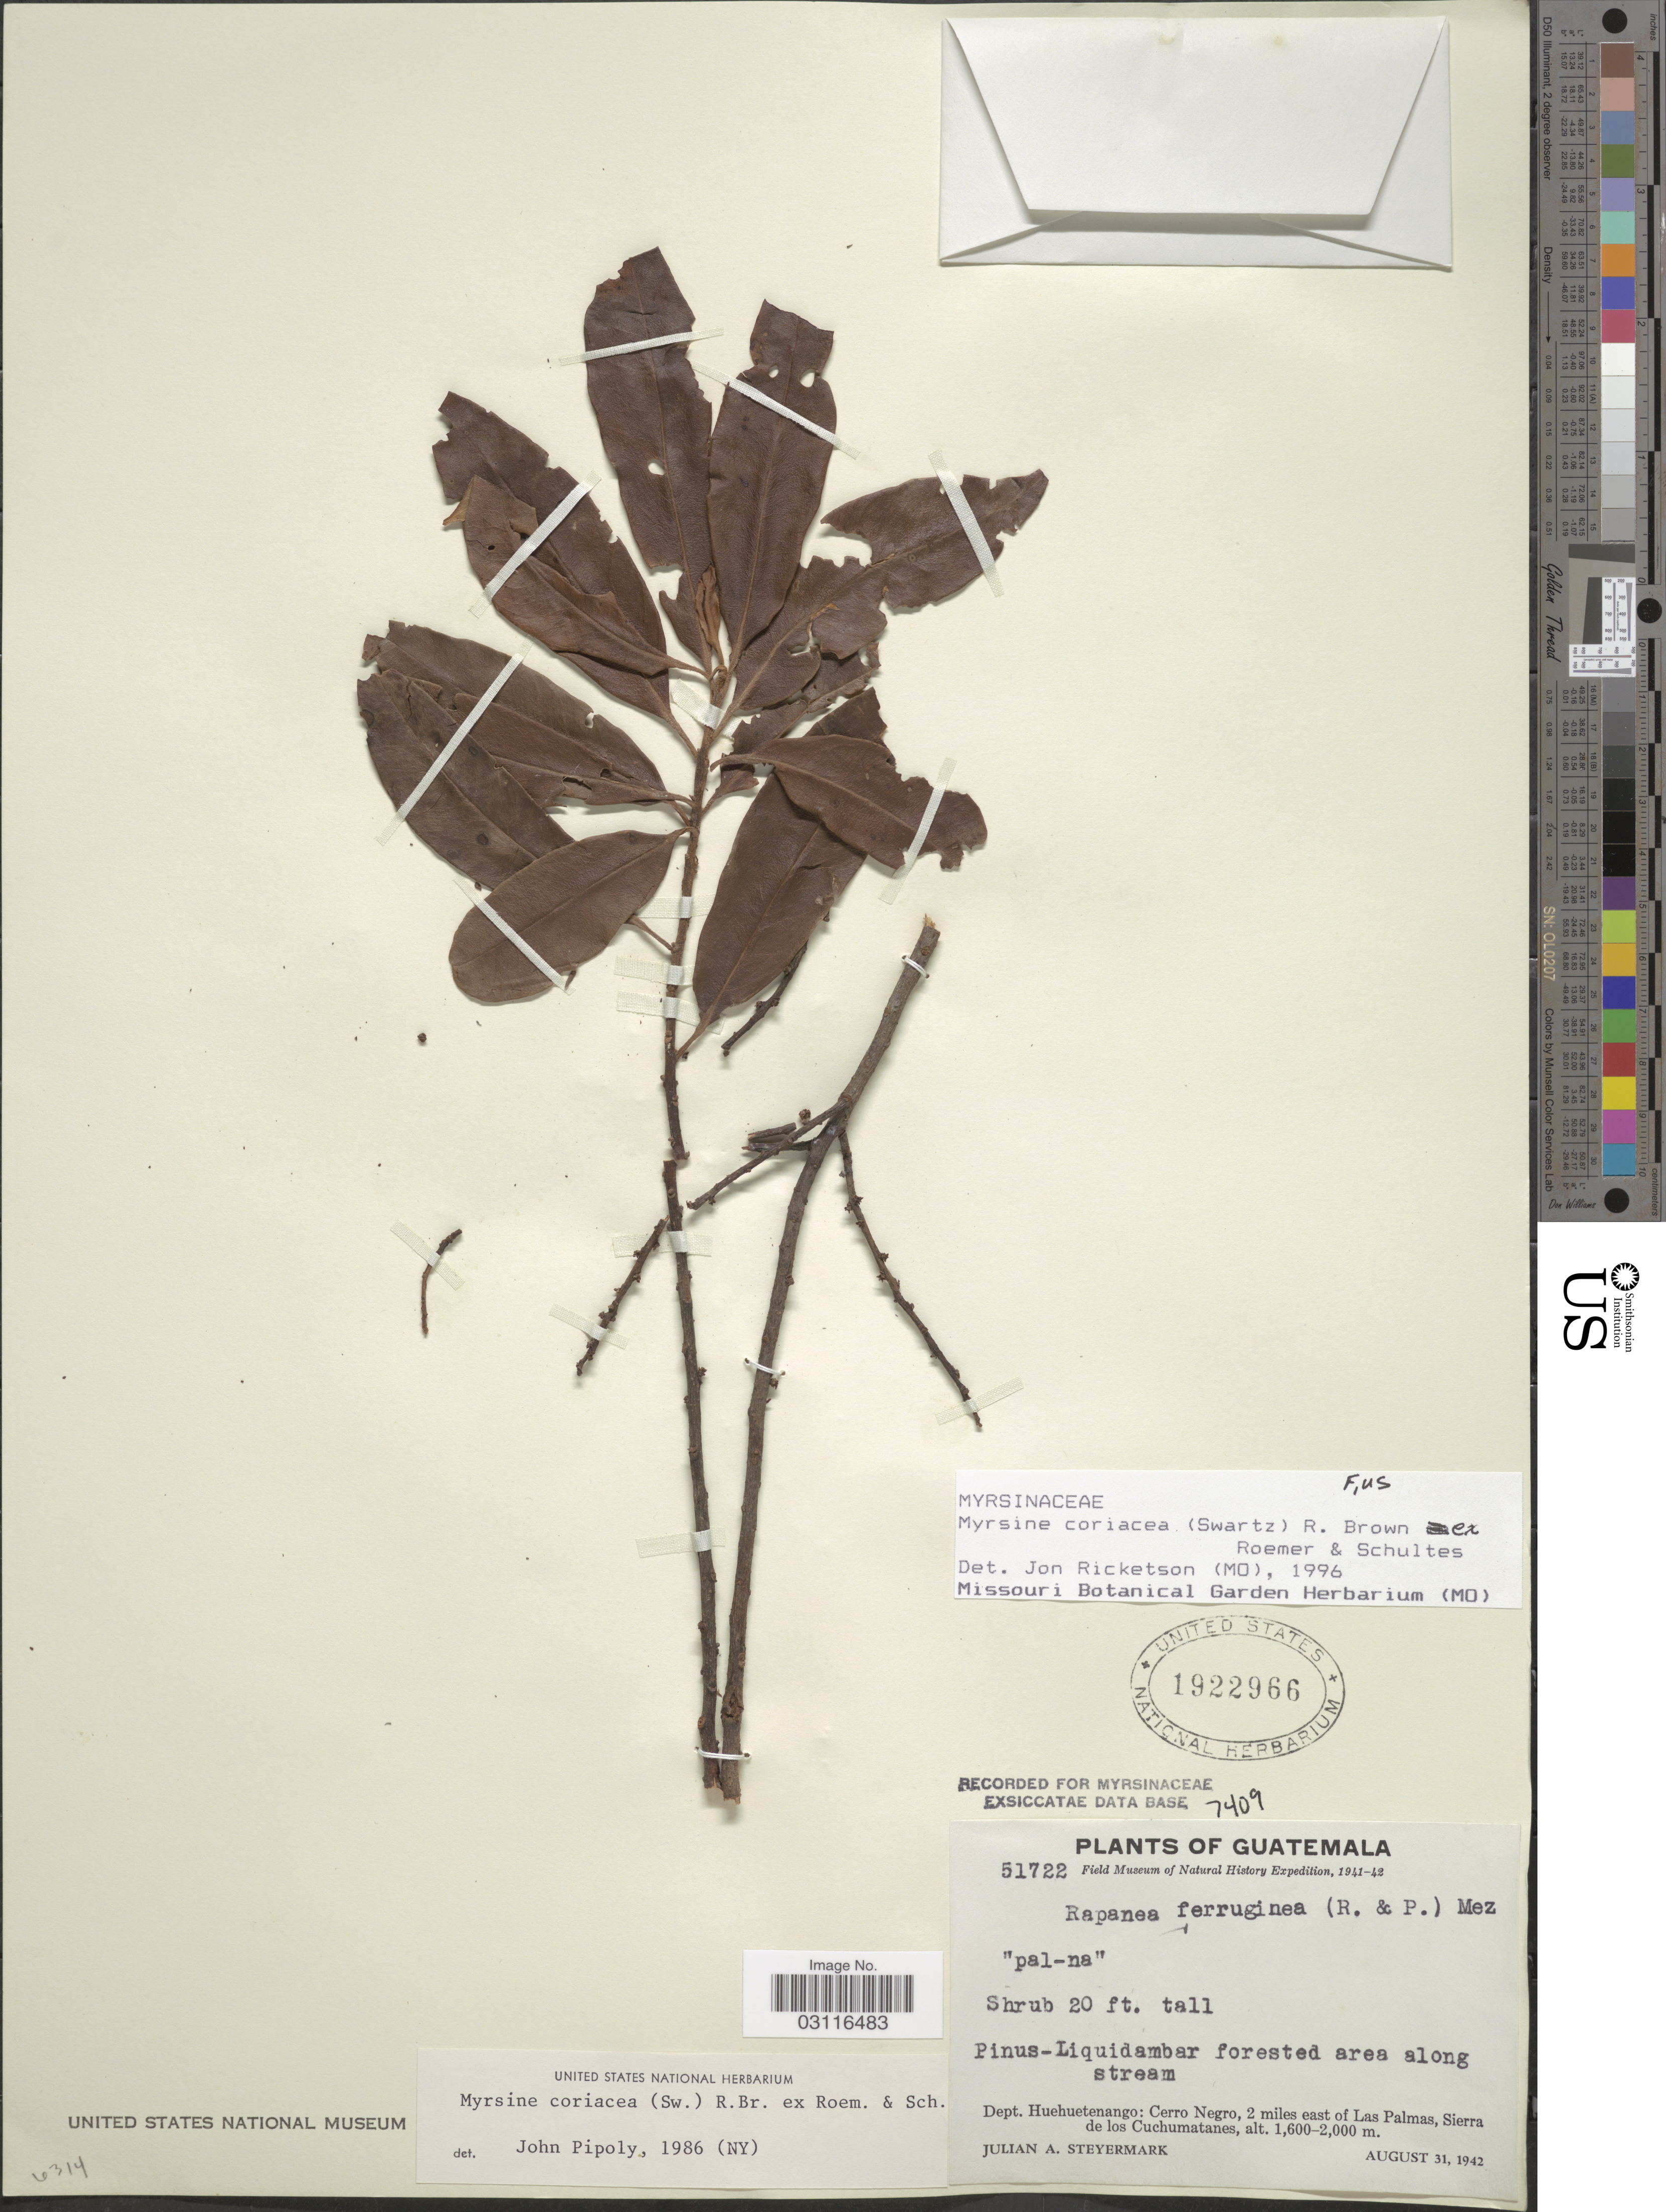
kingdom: Plantae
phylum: Tracheophyta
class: Magnoliopsida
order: Ericales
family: Primulaceae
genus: Myrsine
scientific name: Myrsine coriacea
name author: (Sw.) R. Br. ex Roem. & Schult.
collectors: J. Steyermark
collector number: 51722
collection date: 1942-08-31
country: Guatemala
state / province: Huehuetenango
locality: Dept. Huehuetenango: Cerro Negro, 2 miles east of Las Palmas, Sierra de los Cuchumatanes.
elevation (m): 1600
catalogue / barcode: US 1922966